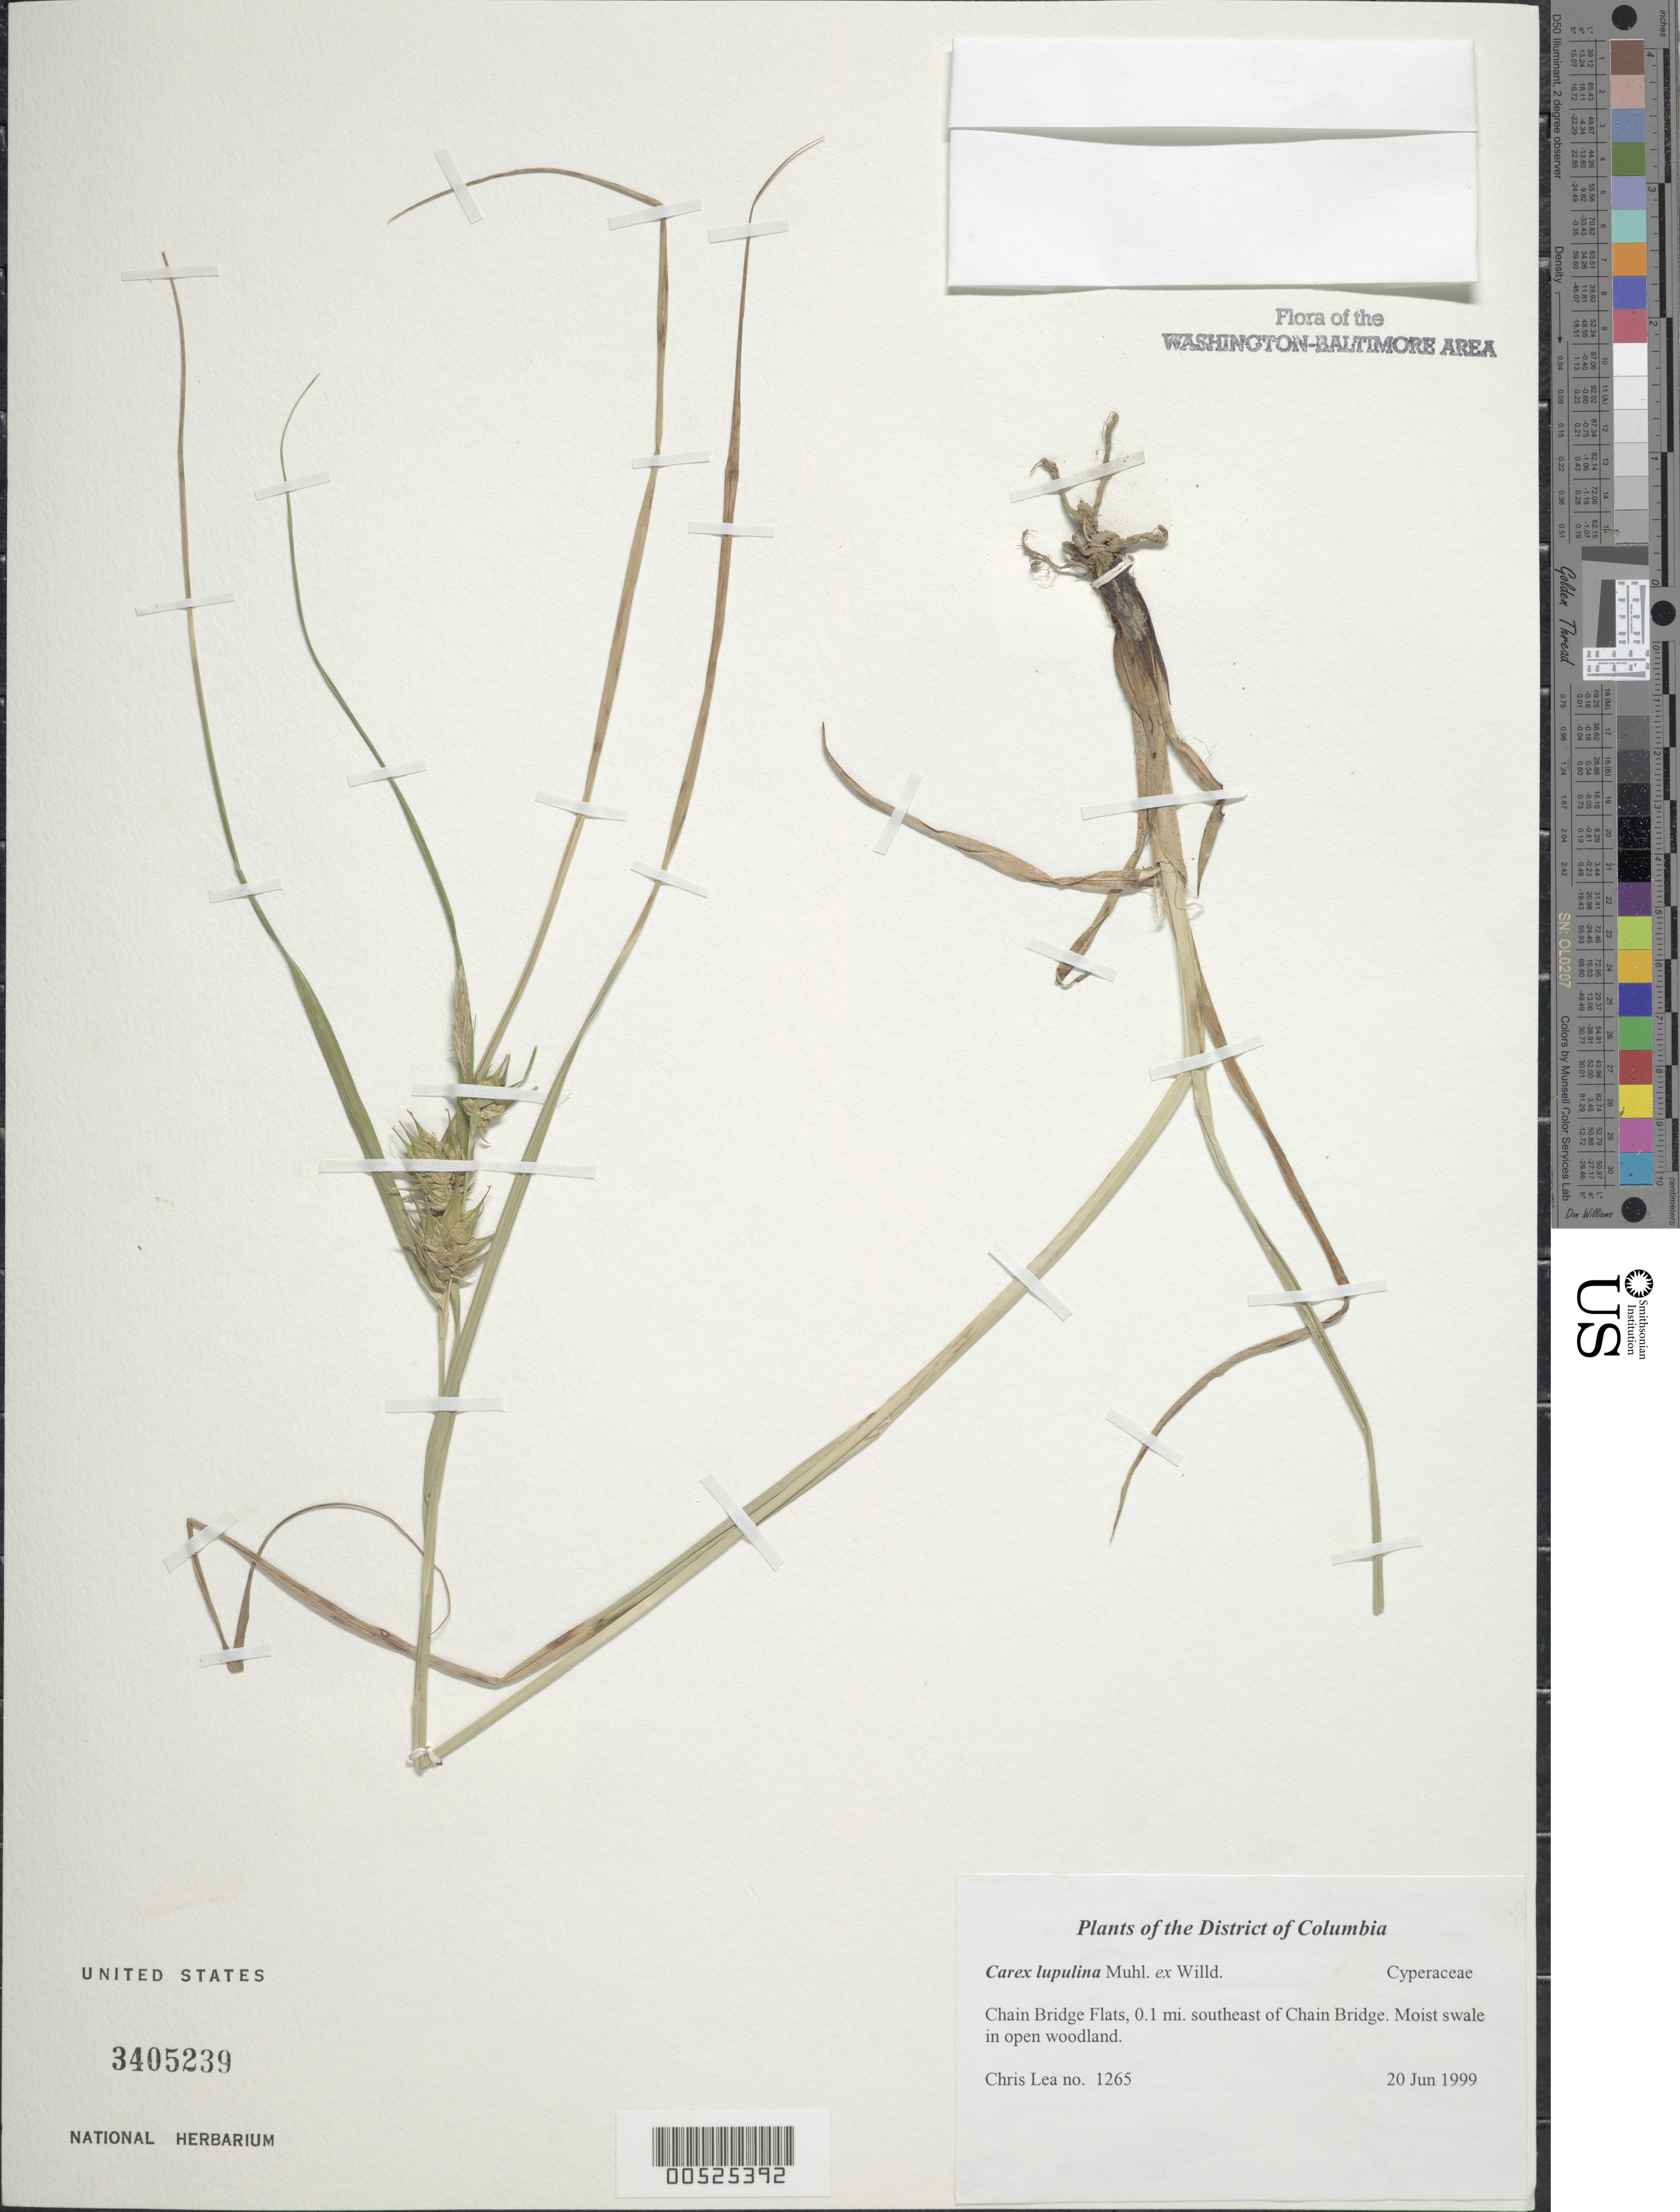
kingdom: Plantae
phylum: Tracheophyta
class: Liliopsida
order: Poales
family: Cyperaceae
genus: Carex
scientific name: Carex lupulina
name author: Muhl. ex Willd.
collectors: C. Lea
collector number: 1265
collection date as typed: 20 Jun 1999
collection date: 1999-06-20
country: United States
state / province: District of Columbia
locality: Chain Bridge Flats, 0.1 southeast of Chain Bridge.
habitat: Moist swale in open woodland.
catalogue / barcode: US 3405239